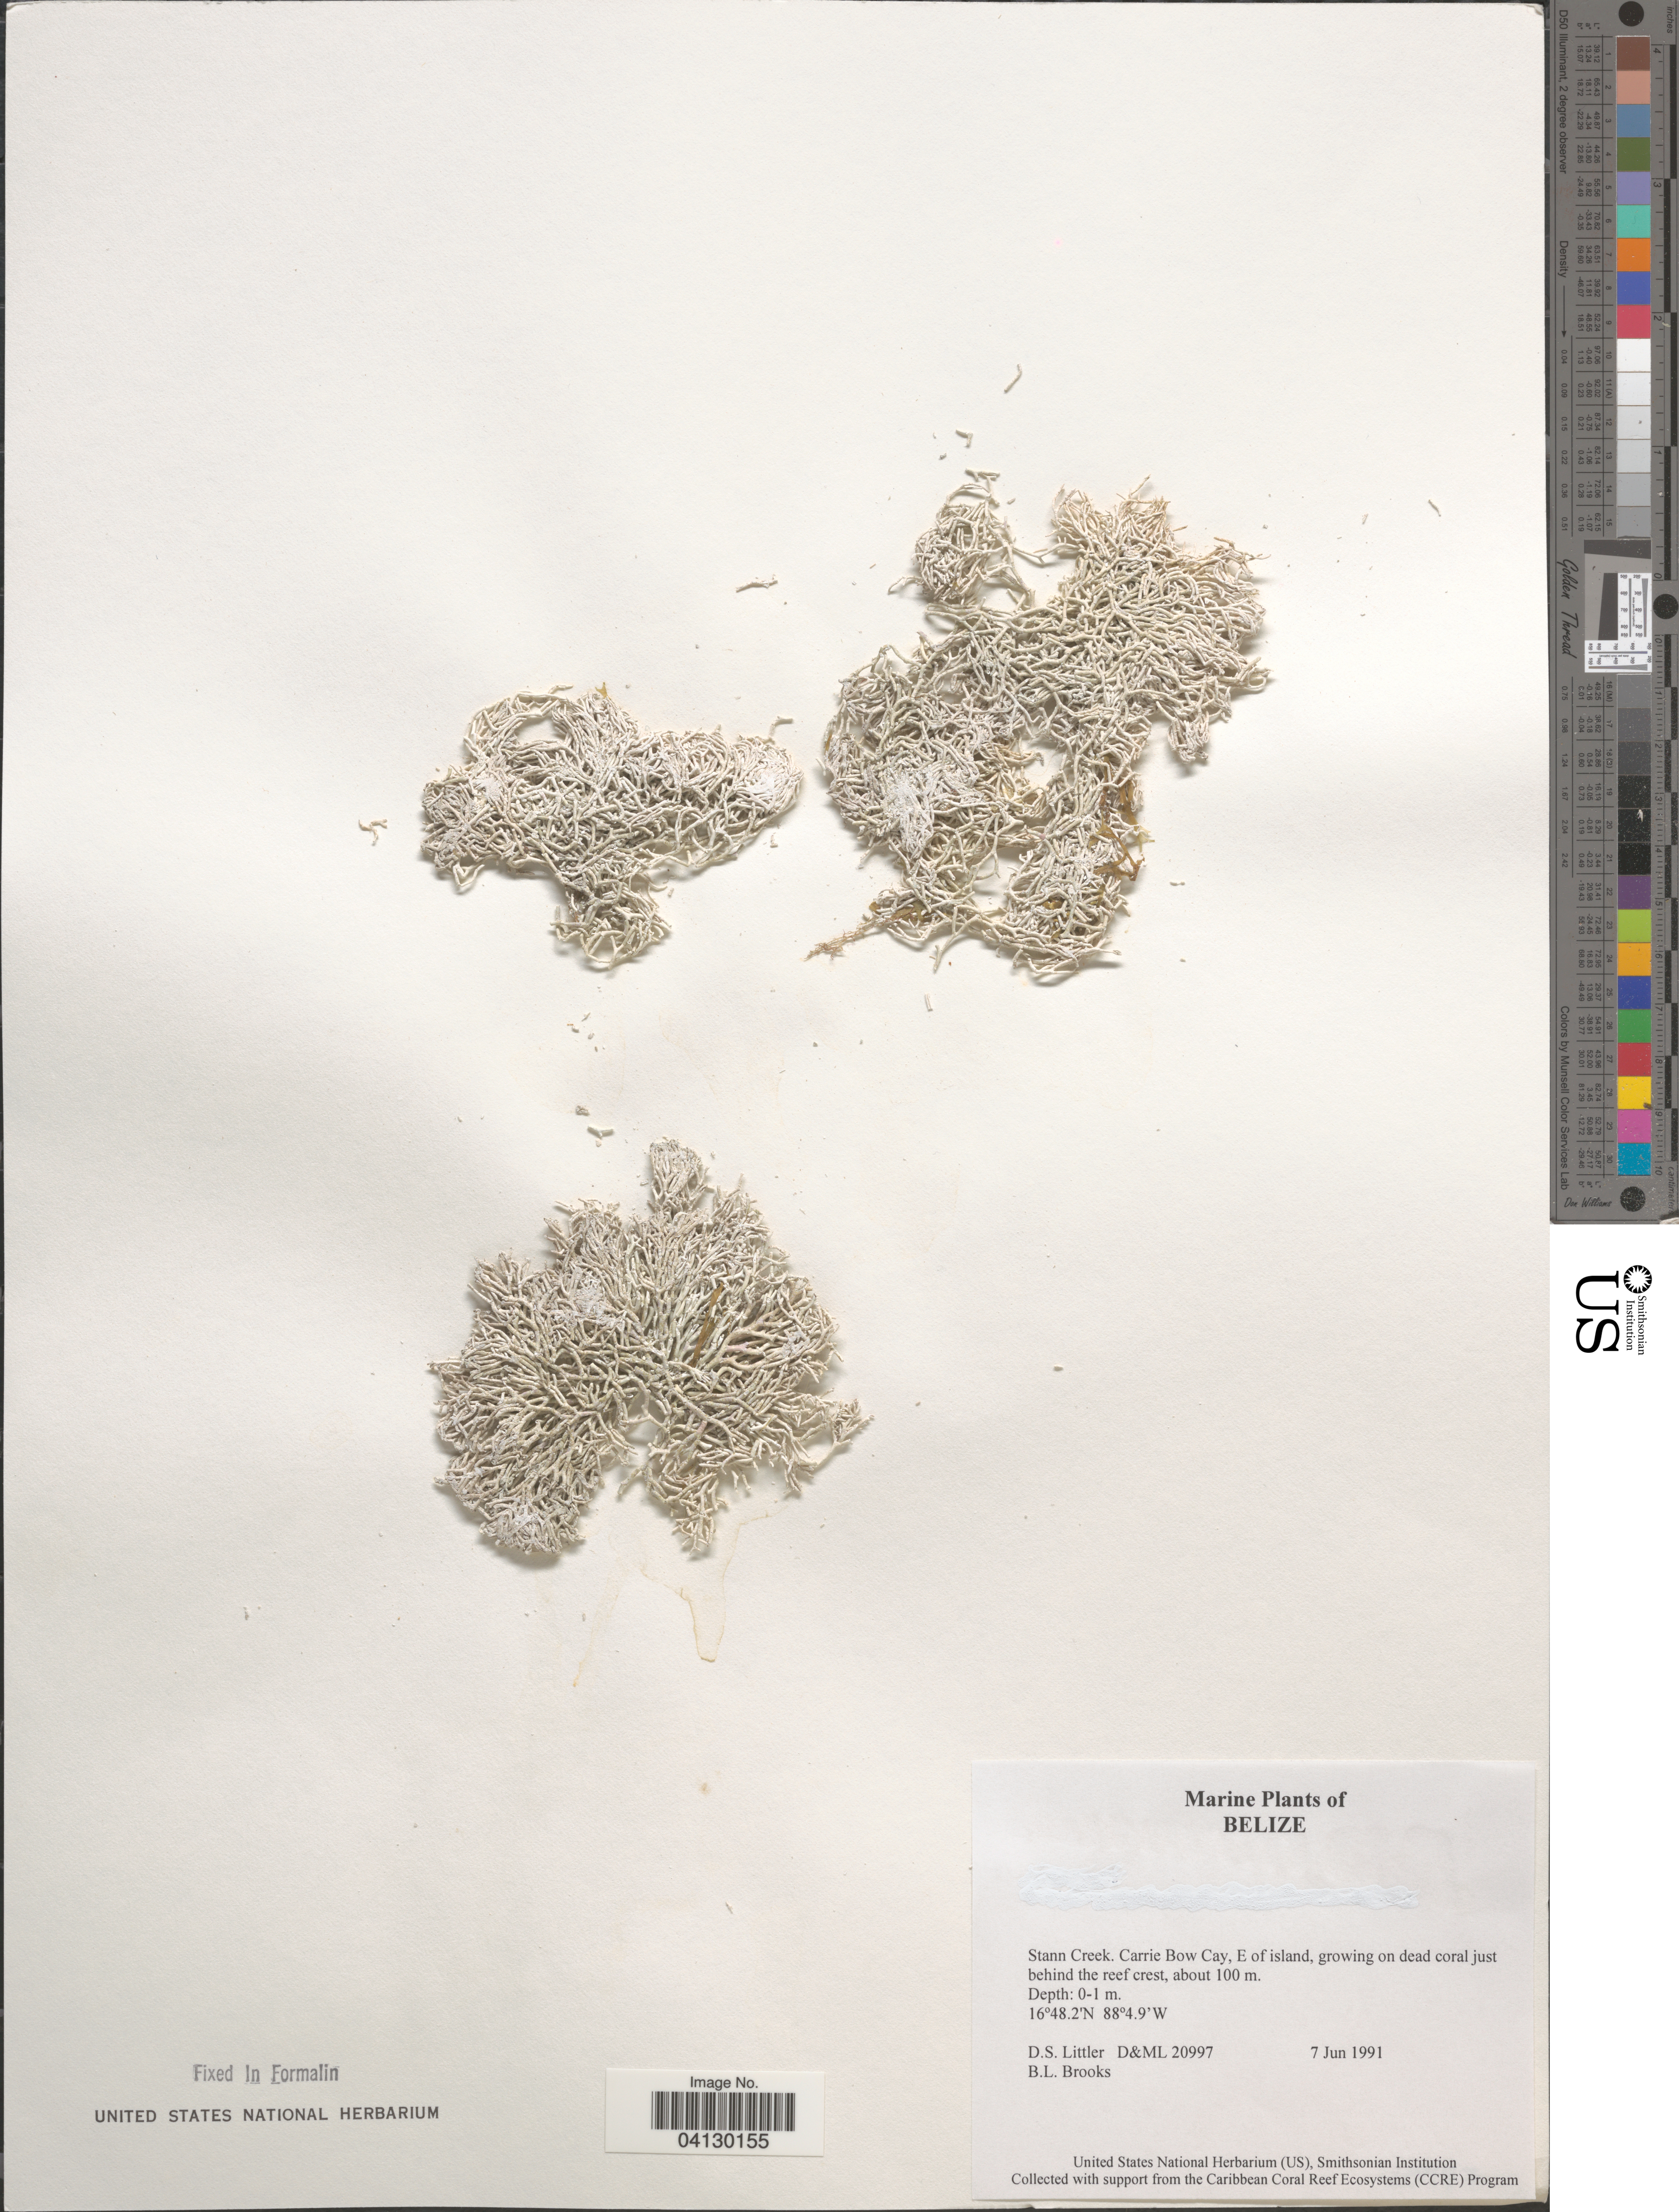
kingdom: Plantae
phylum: Rhodophyta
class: Florideophyceae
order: Corallinales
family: Corallinaceae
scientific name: Crustose Coralline Algae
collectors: D. S. Littler & B. Brooks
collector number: D&ML 20997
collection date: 1991-06-07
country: Belize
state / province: Stann Creek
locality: Carrie Bow Cay, E of island, growing on dead coral just behind the reef crest.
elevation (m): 100